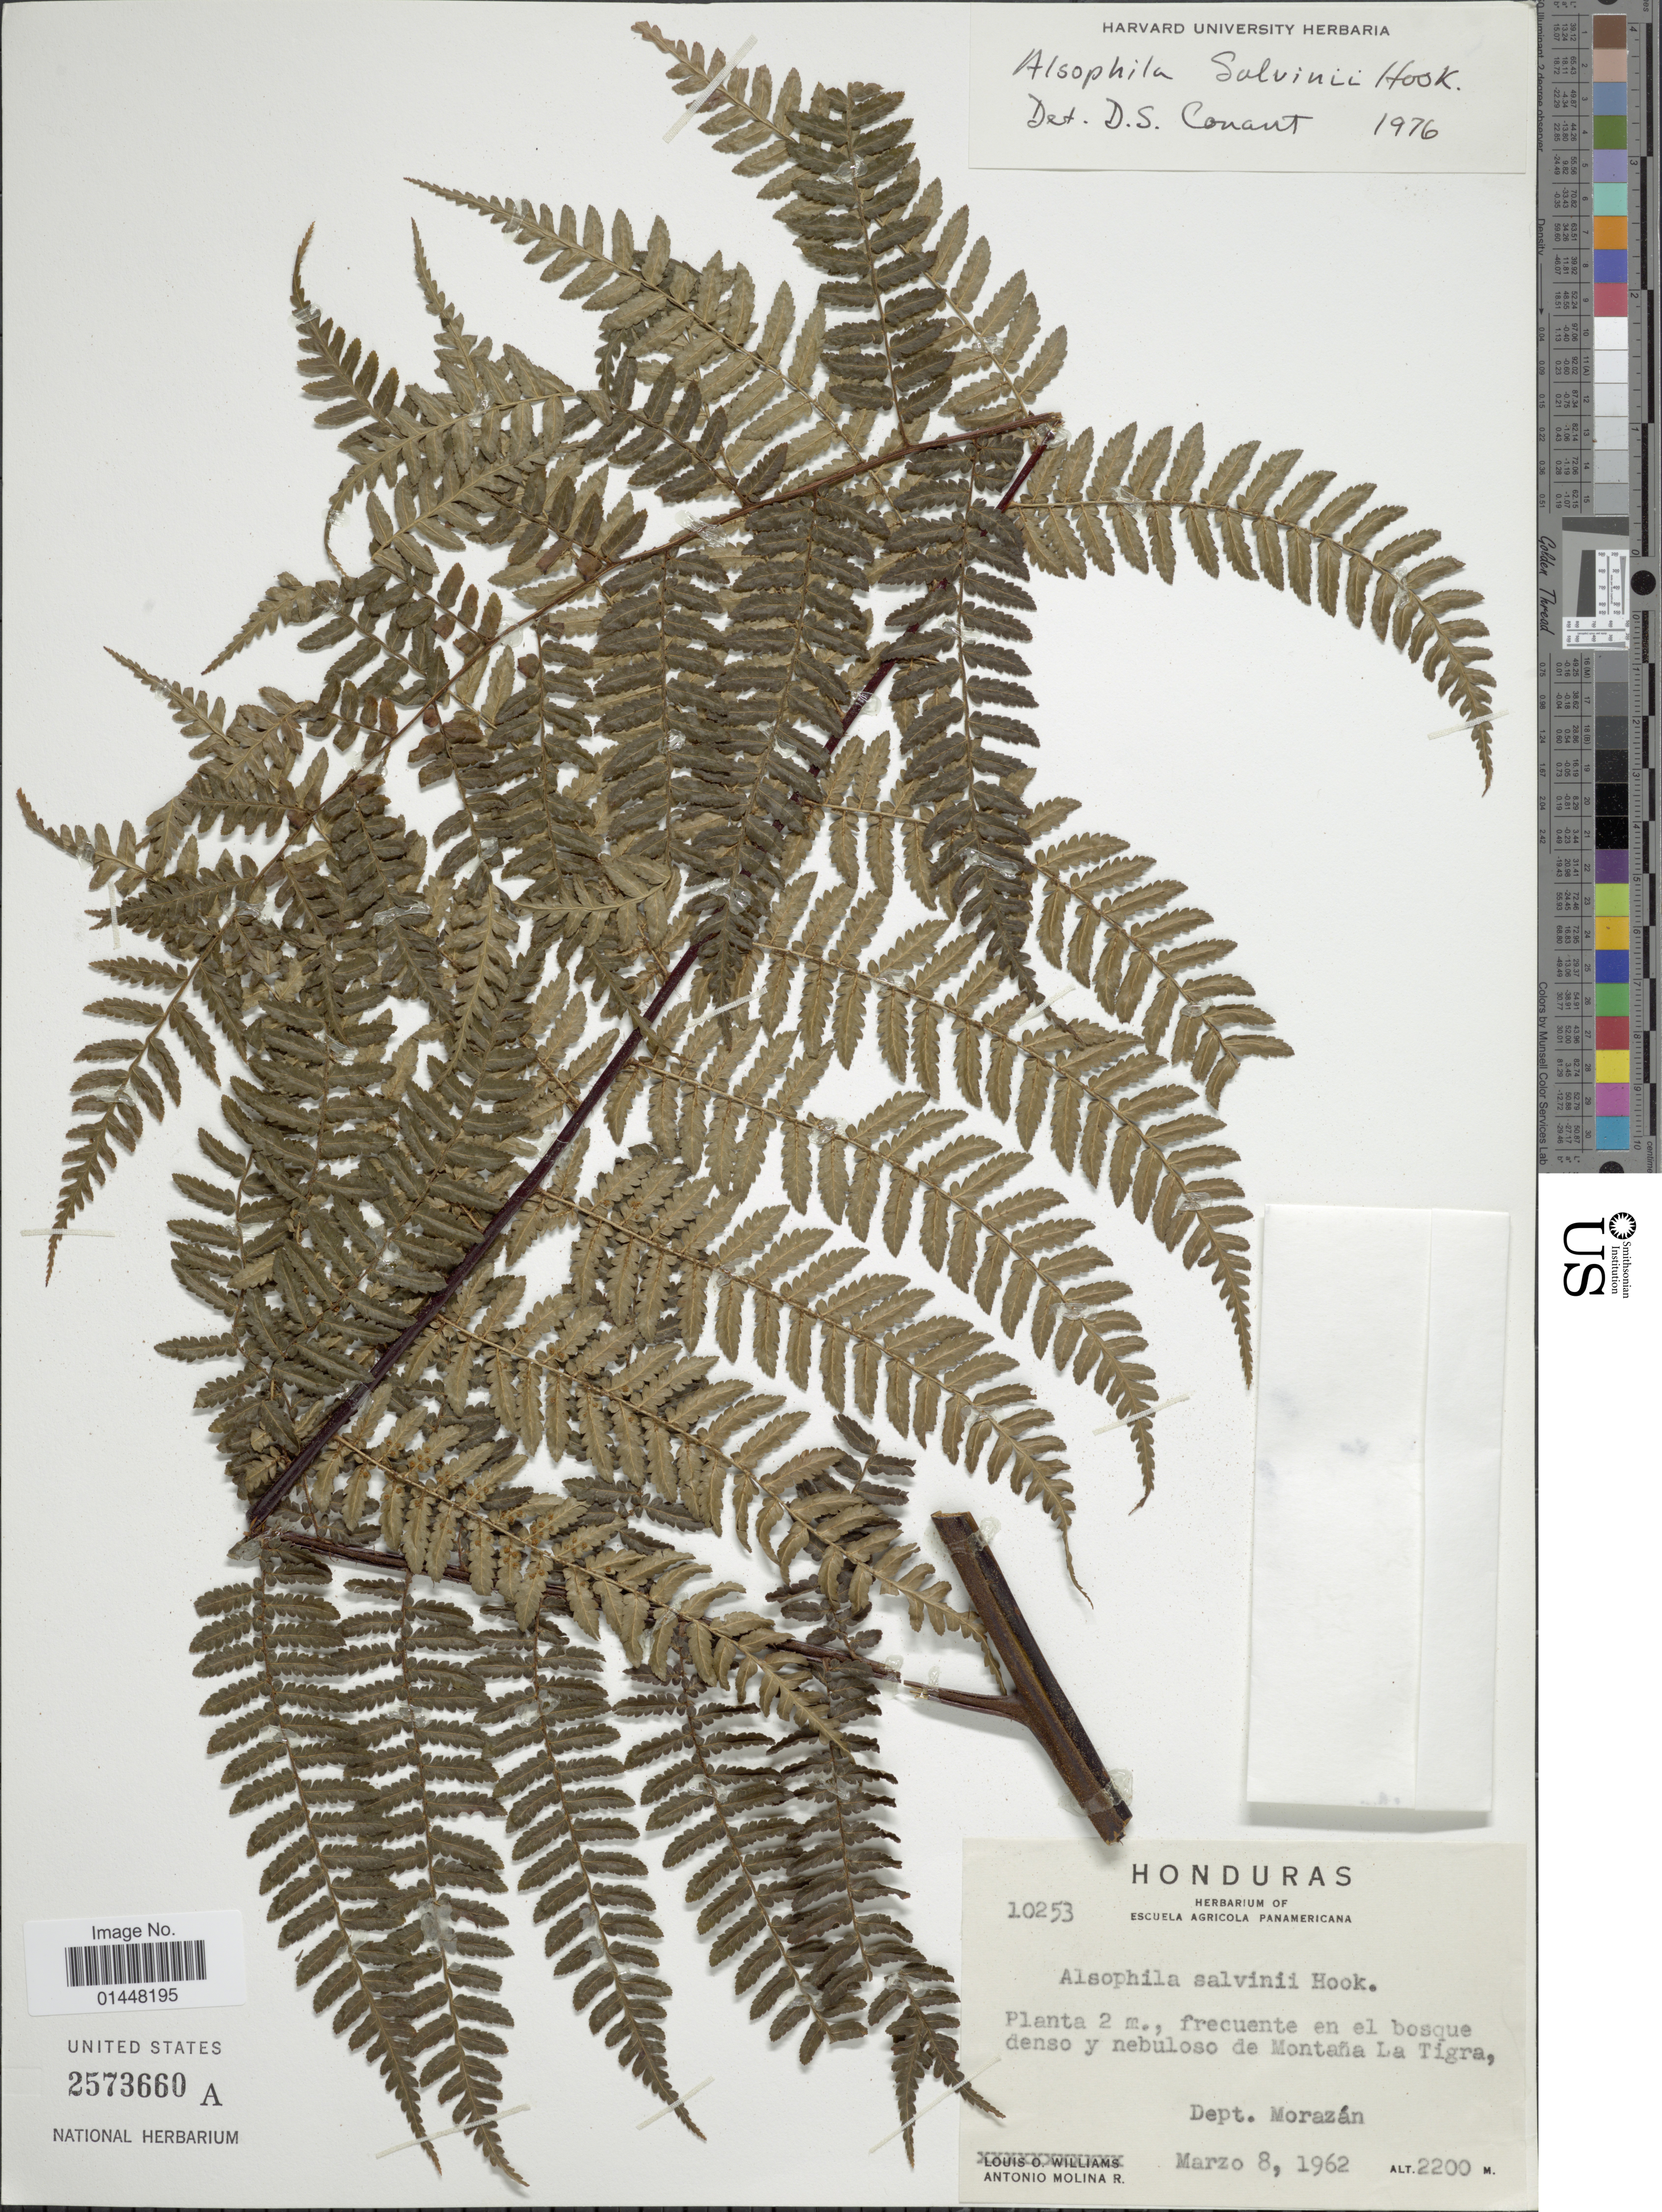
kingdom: Plantae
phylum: Tracheophyta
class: Polypodiopsida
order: Cyatheales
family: Cyatheaceae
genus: Gymnosphaera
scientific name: Gymnosphaera salvinii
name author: (Hook.)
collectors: A. Molina R.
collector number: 10253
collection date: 1962-03-08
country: Honduras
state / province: Fco. Morazán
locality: Dept. Morazan. frecuente en el bosque denso y nebuloso de Montana La Tigra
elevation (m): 2200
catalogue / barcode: US 2573660A